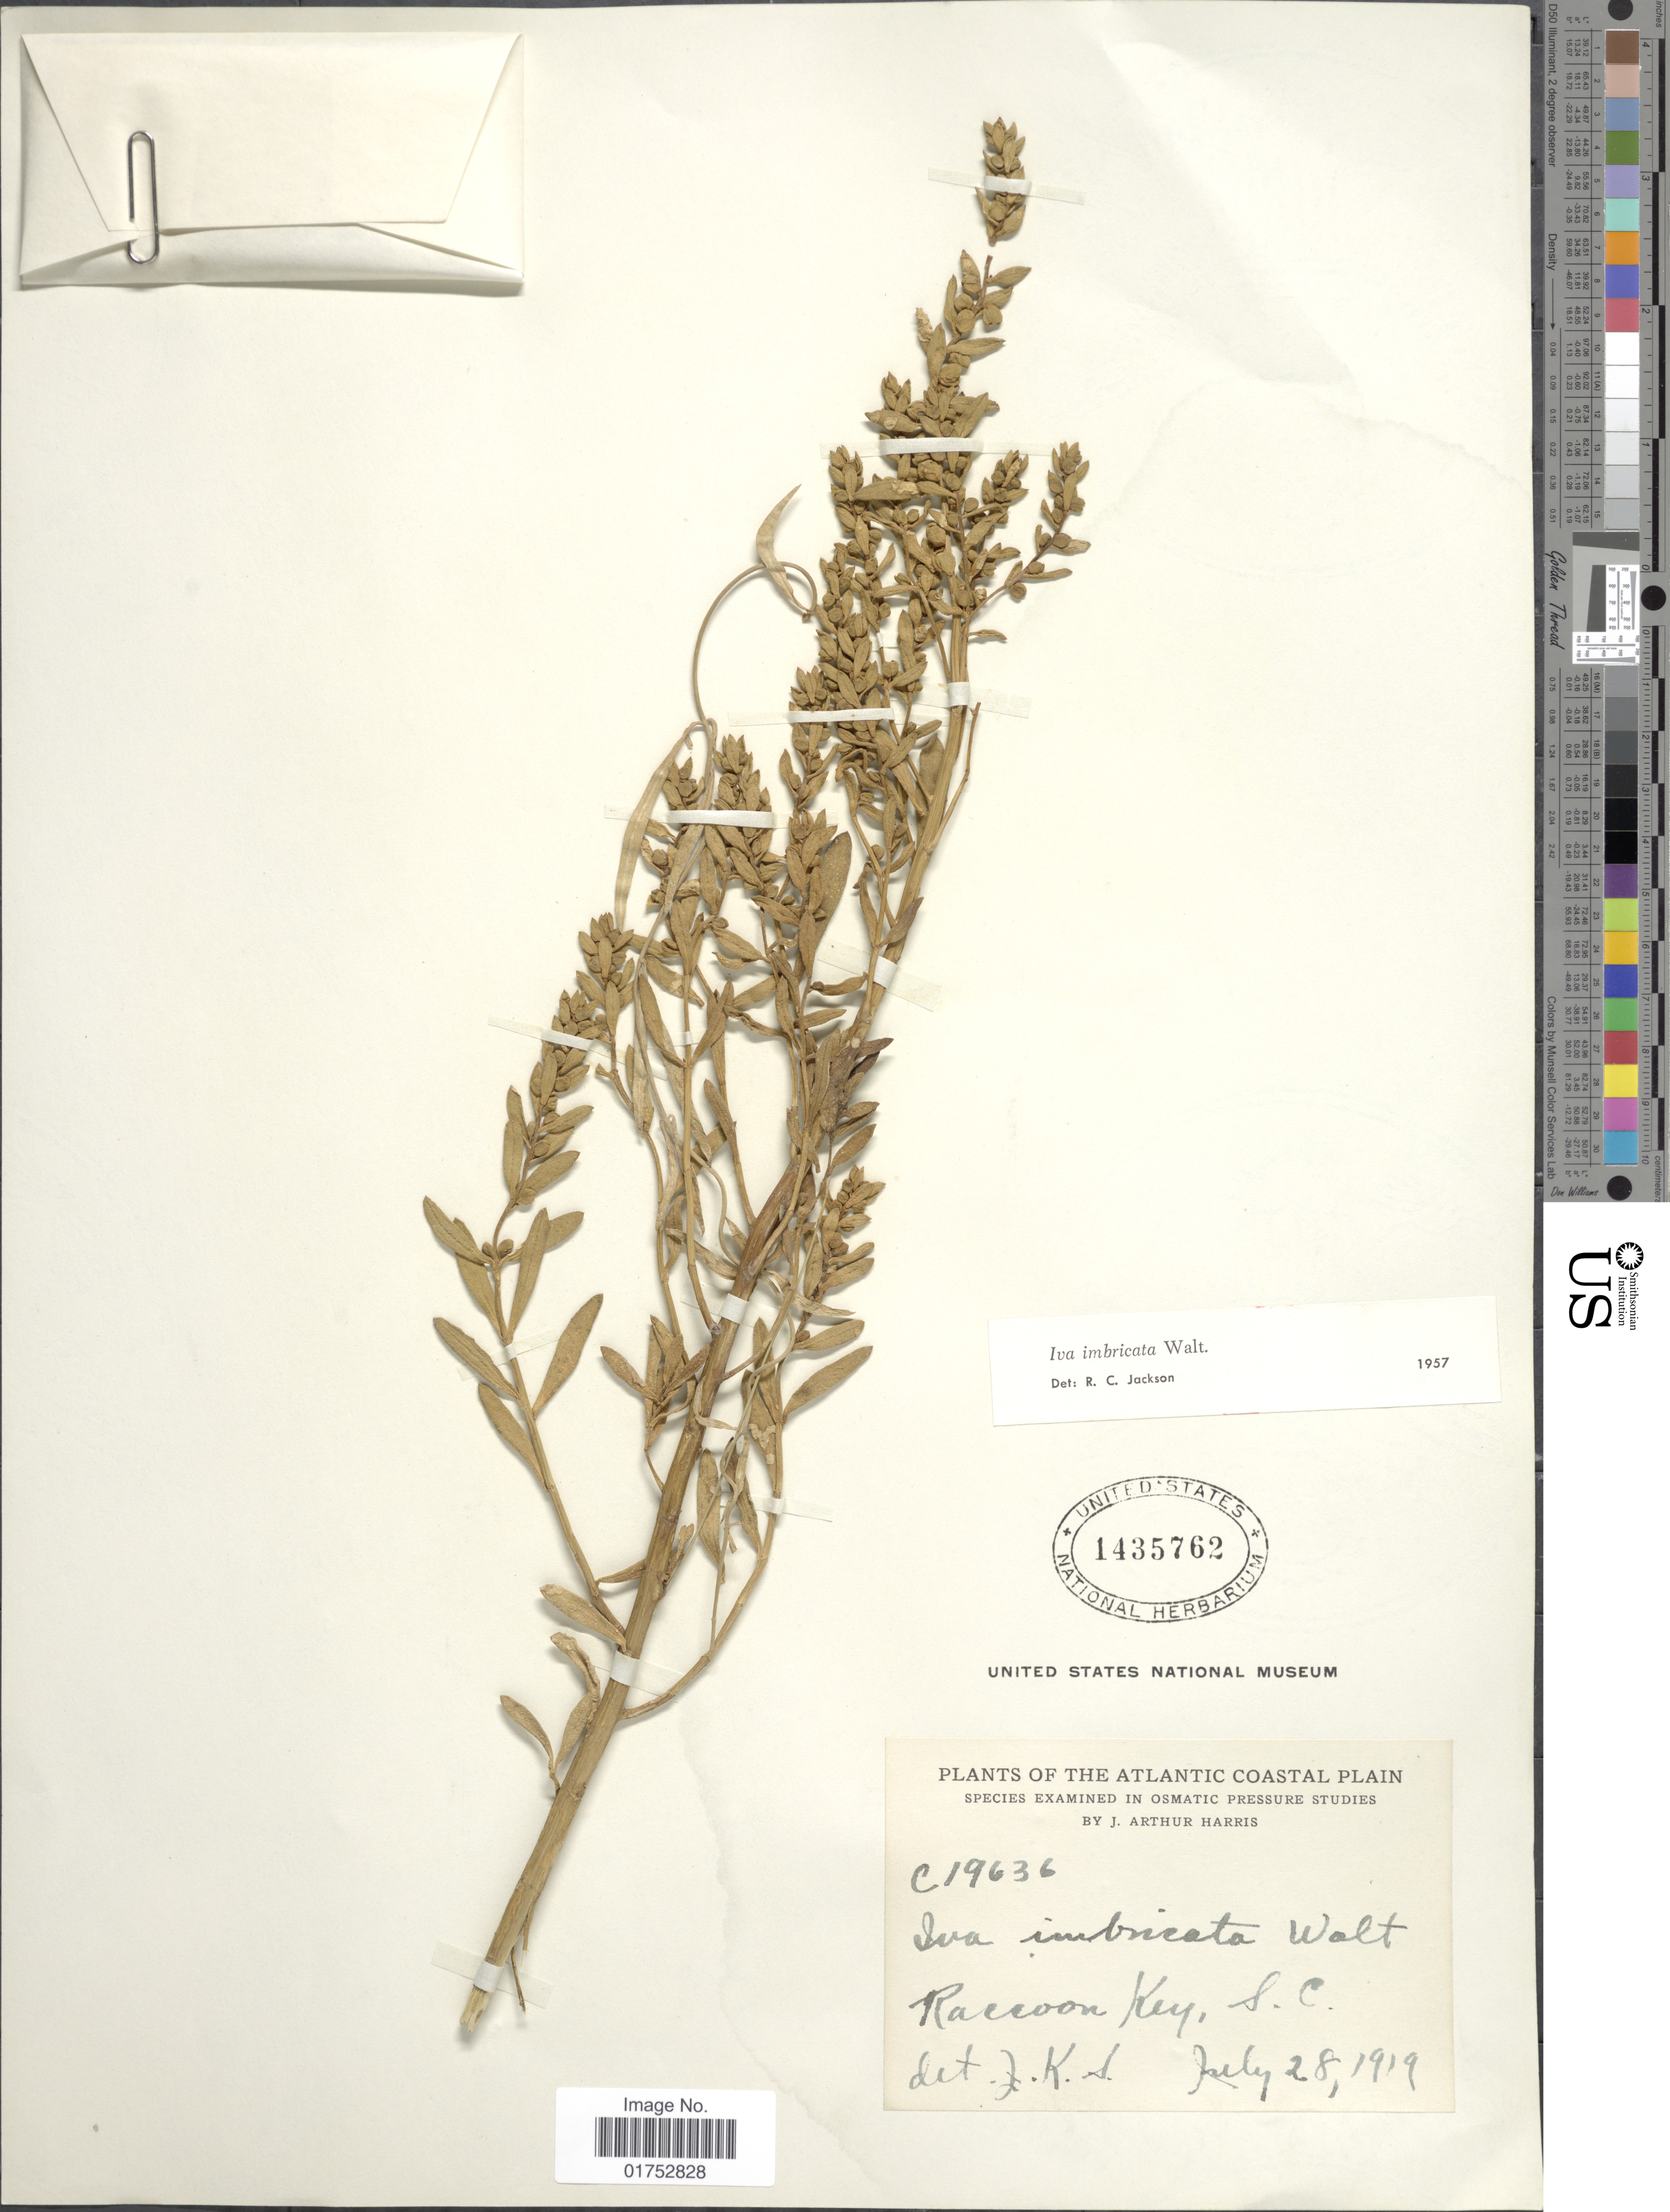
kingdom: Plantae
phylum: Tracheophyta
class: Magnoliopsida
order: Asterales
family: Asteraceae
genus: Iva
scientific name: Iva imbricata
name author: Walter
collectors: J. A. Harris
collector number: C19636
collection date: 1919-07-28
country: United States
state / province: South Carolina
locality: Atlantic Coastal Plain, Raccoon Key, S. C.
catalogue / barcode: US 1435762